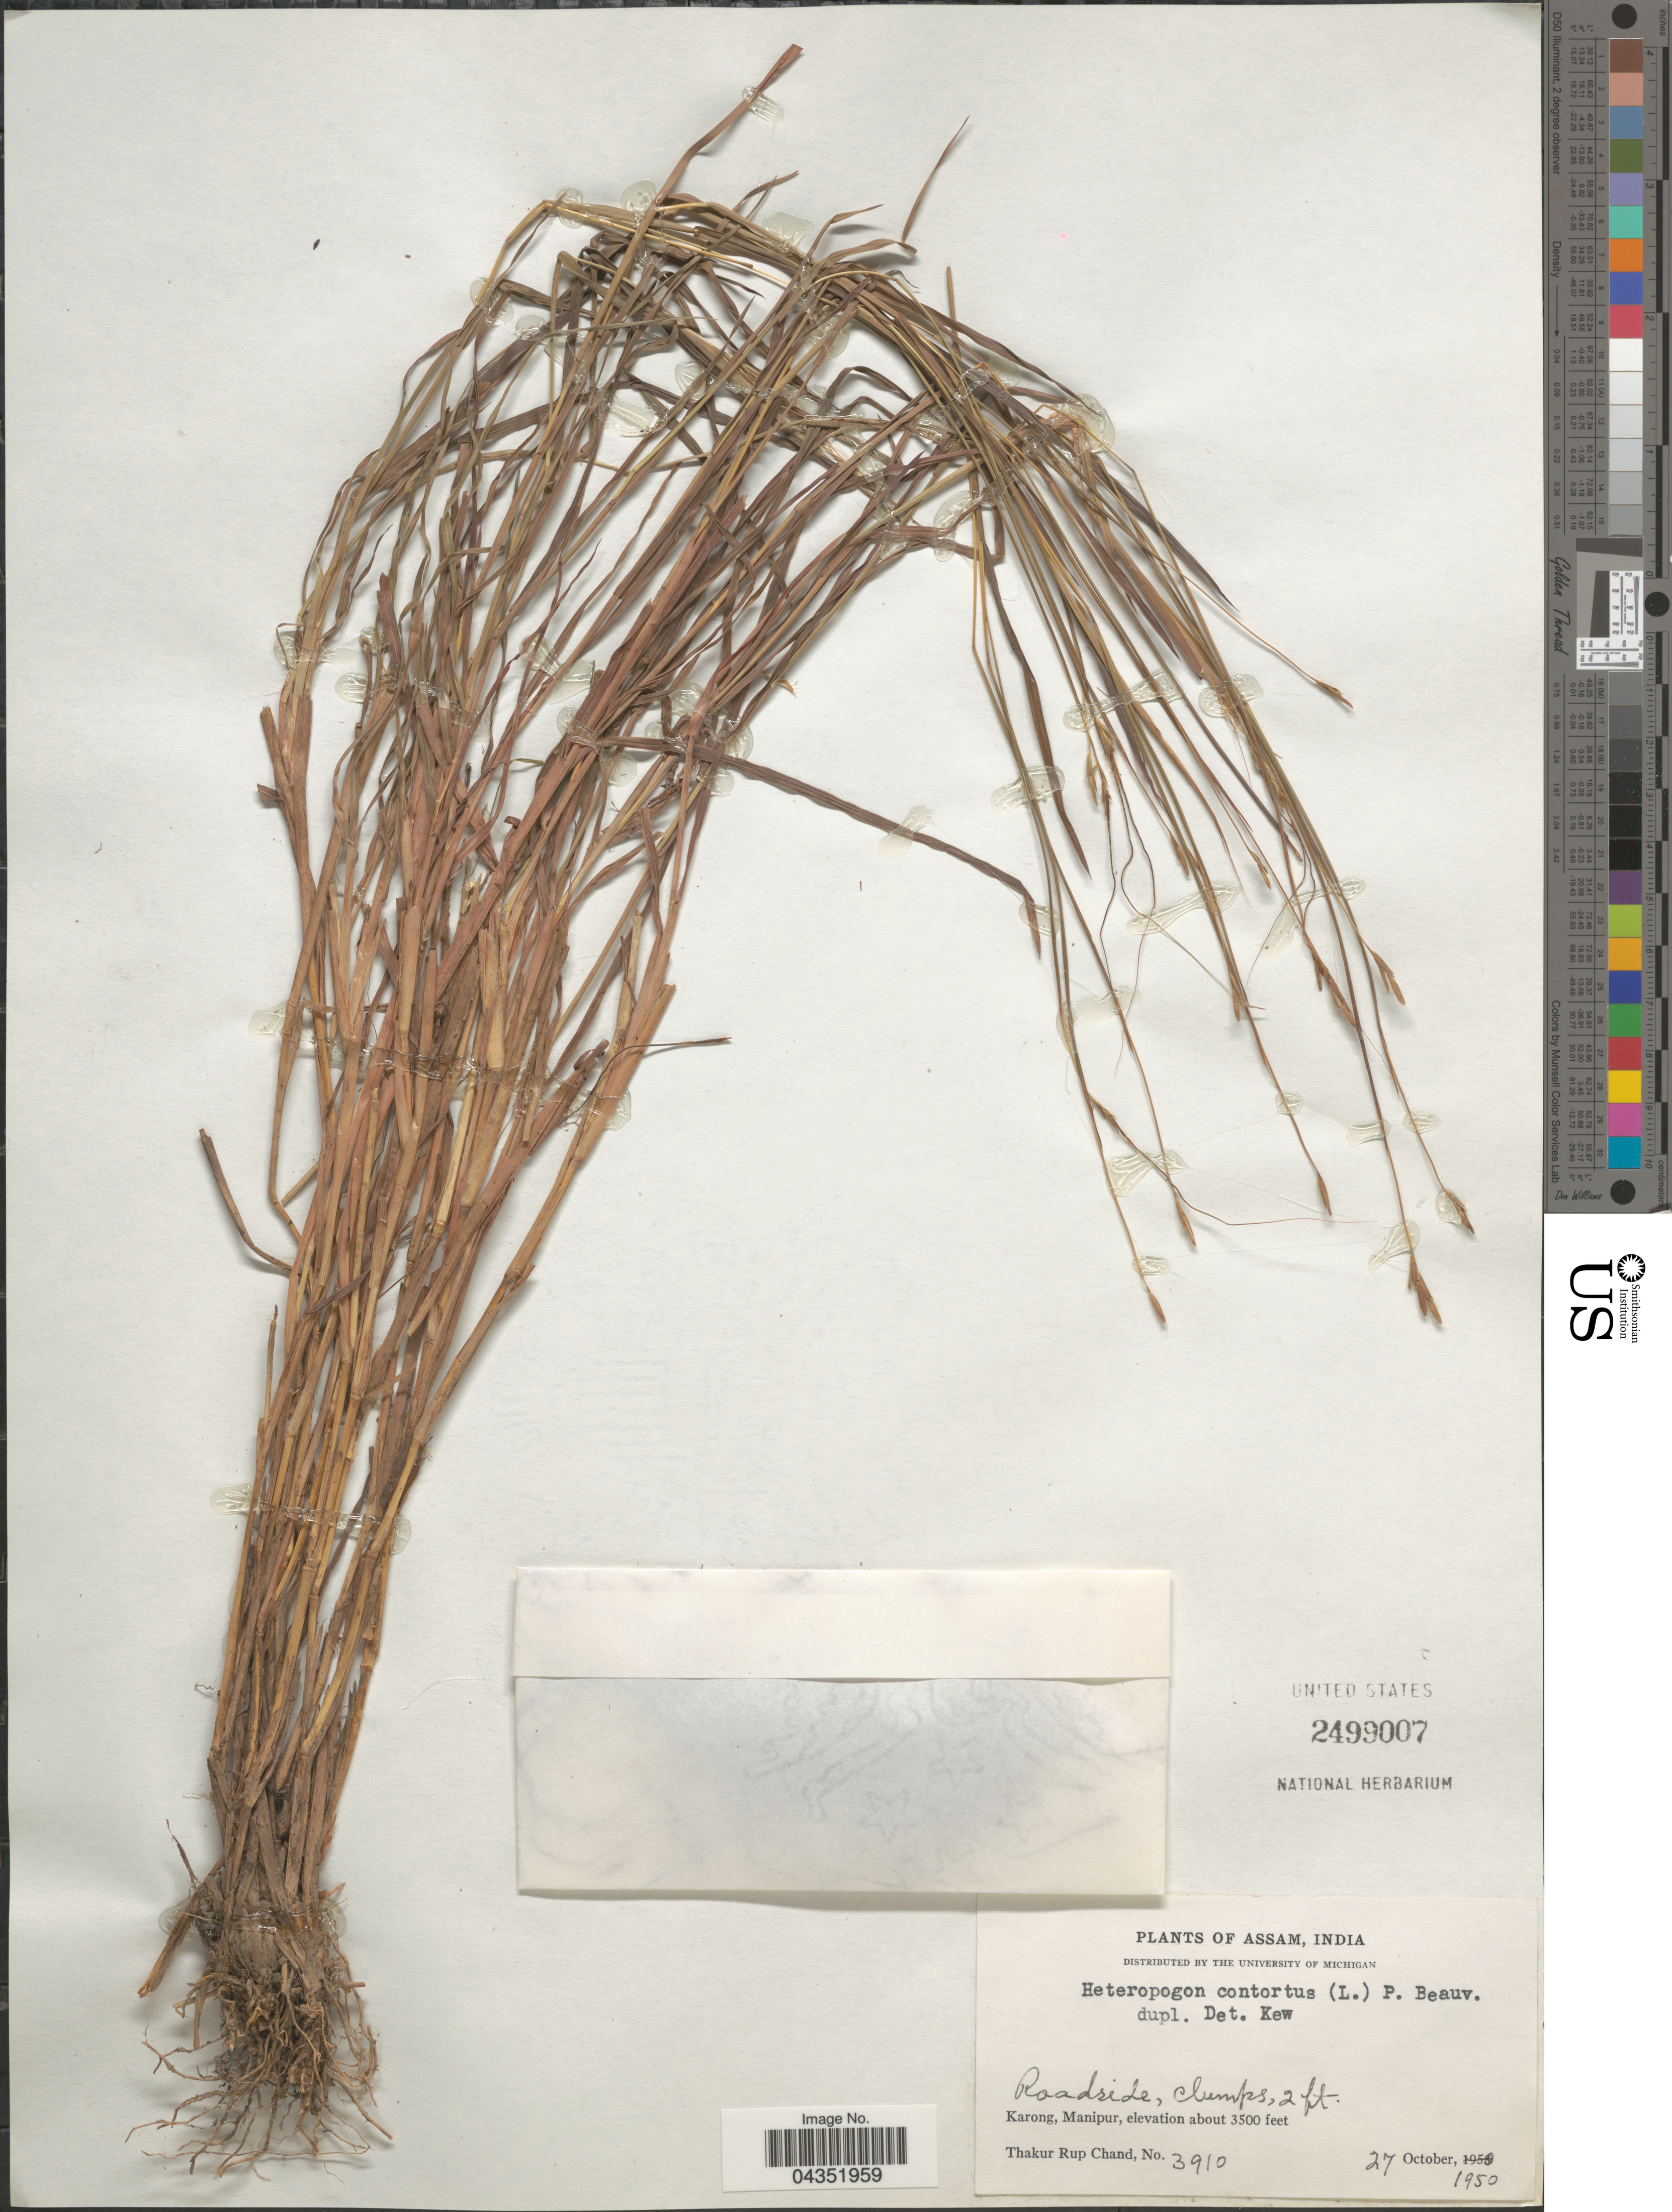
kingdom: Plantae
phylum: Tracheophyta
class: Liliopsida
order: Poales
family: Poaceae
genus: Heteropogon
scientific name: Heteropogon contortus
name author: (L.) P. Beauv. ex Roem. & Schult.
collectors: T. R. Chand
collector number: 3910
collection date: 1950-10-27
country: India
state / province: Manipur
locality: Karong, Manipur.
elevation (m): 1067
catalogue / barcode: US 2499007